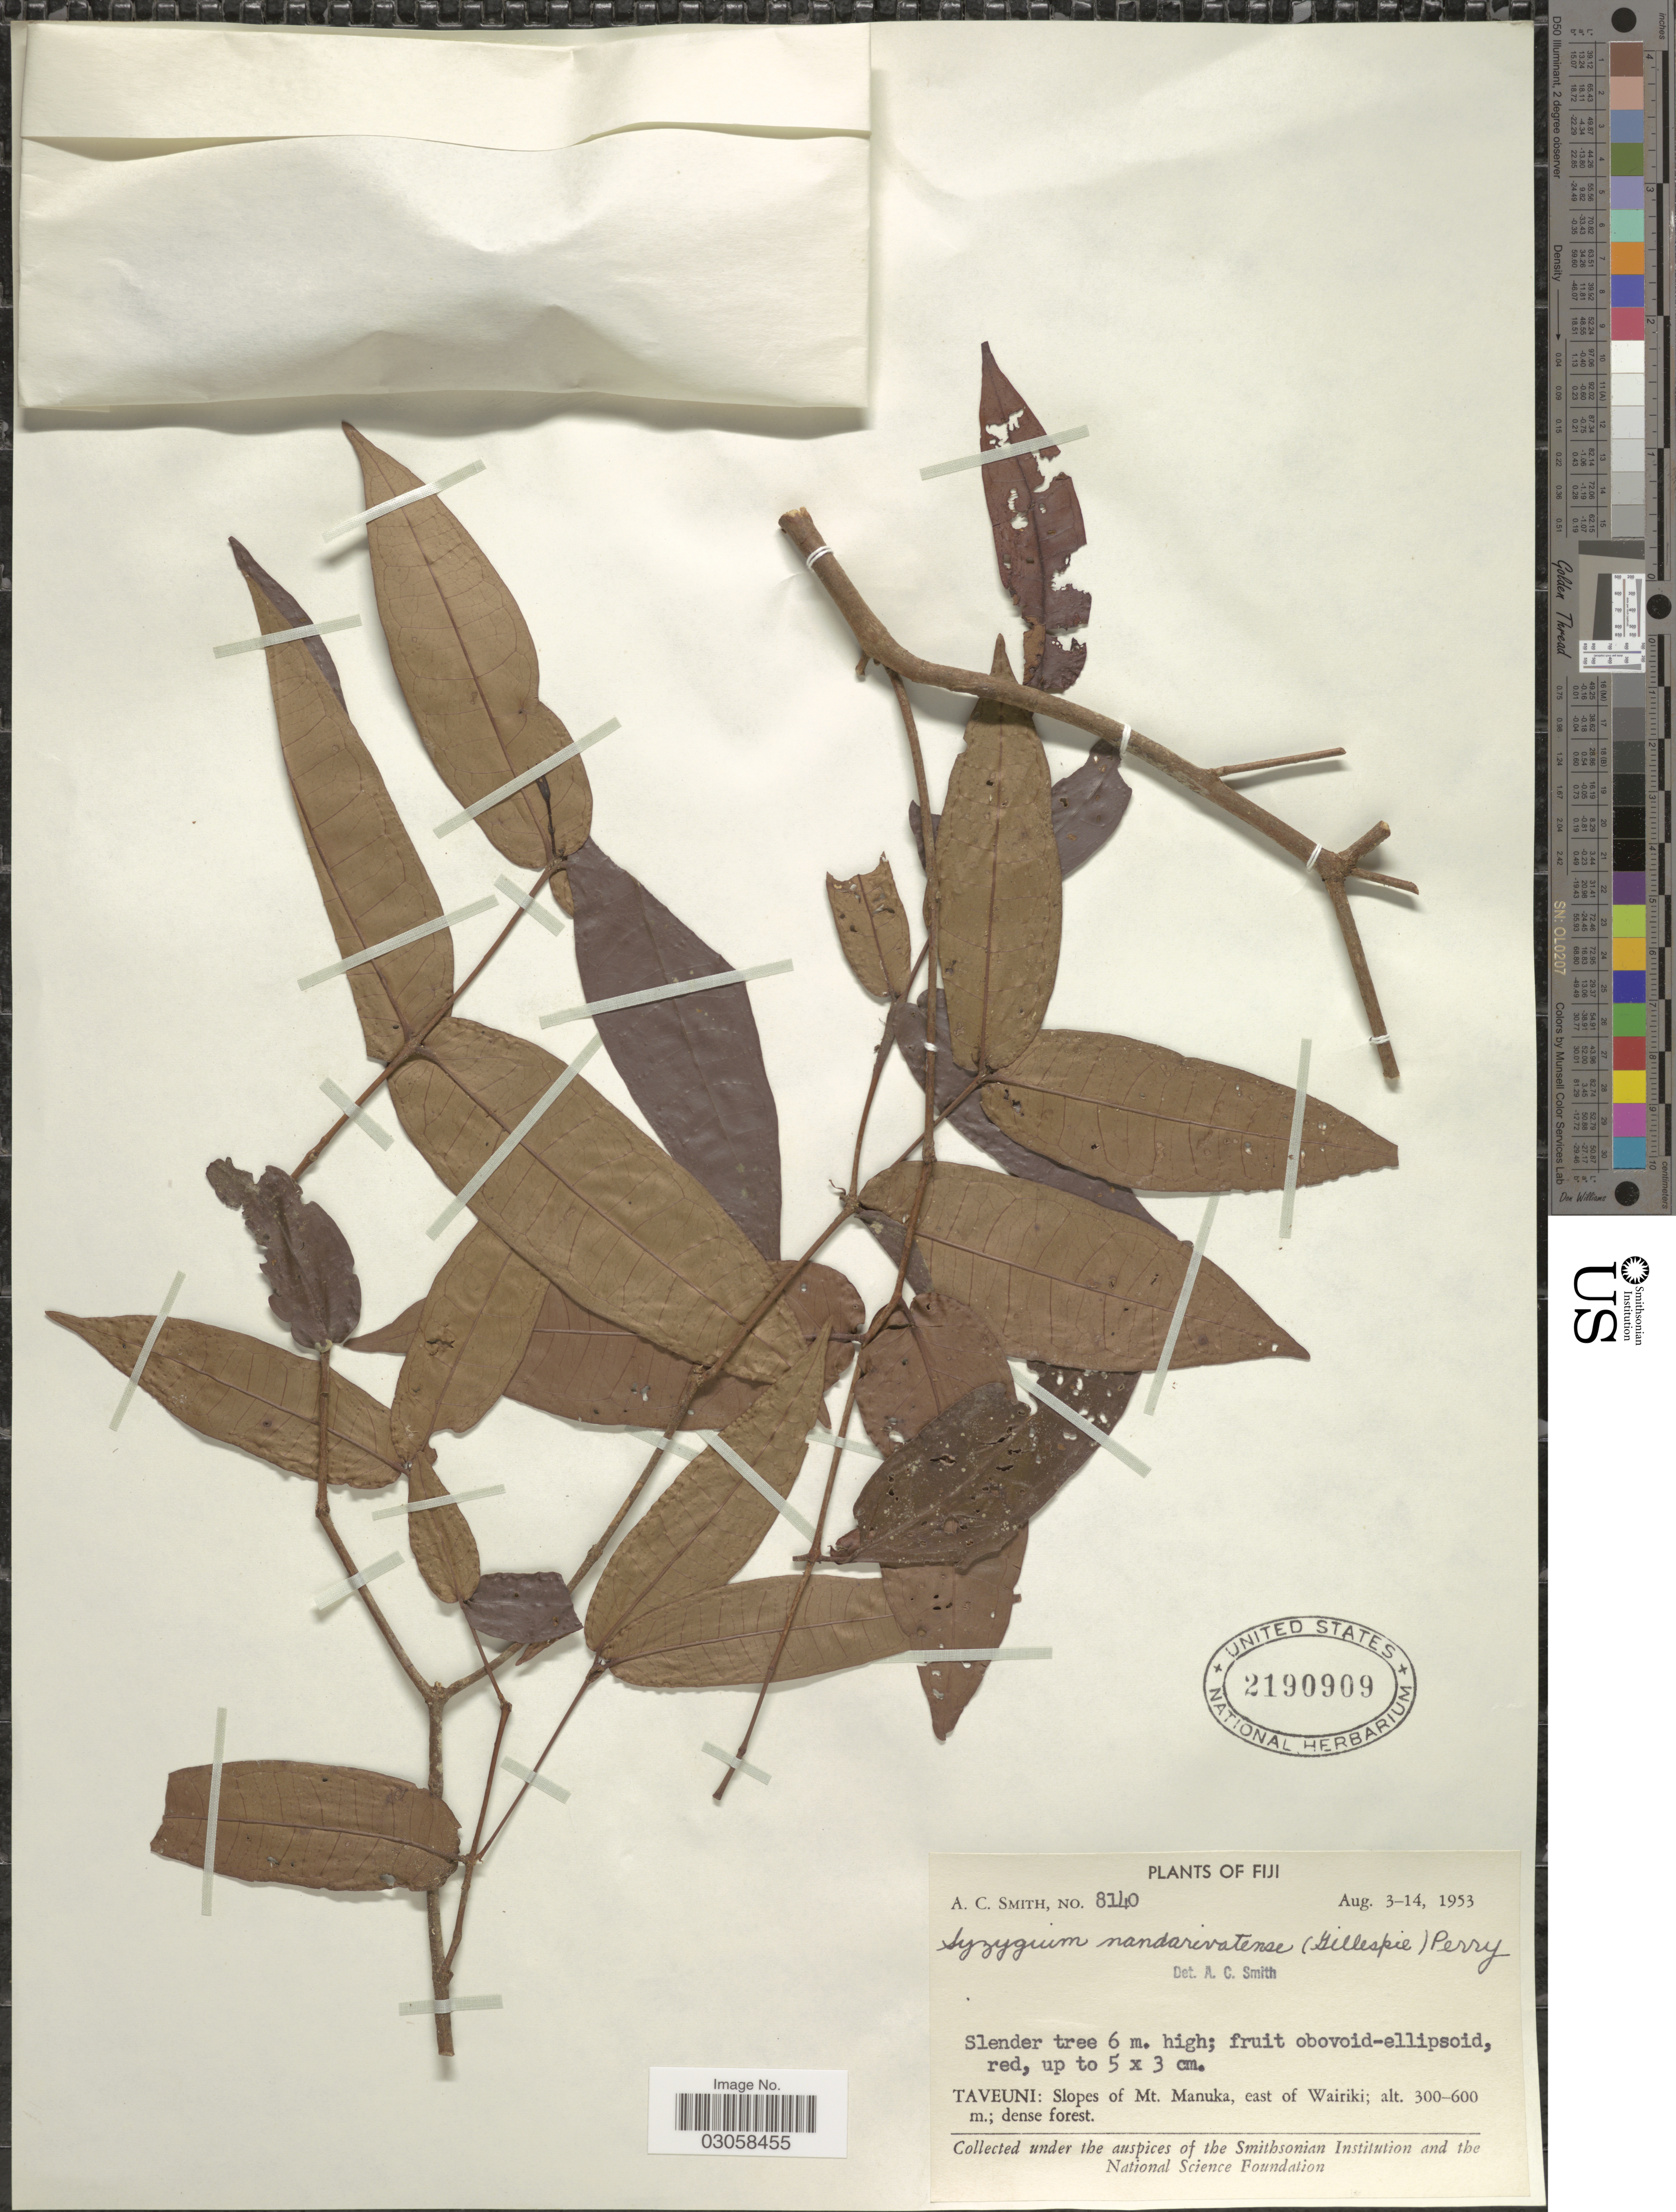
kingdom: Plantae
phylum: Tracheophyta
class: Magnoliopsida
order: Myrtales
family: Myrtaceae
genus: Syzygium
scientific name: Syzygium nandarivatense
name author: (Gillespie) L.M. Perry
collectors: A. C. Smith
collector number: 8140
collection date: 1953-08-03/1953-08-14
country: Fiji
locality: Taveuni: Slopes of Mt. Manuka, east of Wairiki.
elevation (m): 300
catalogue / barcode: US 2190909